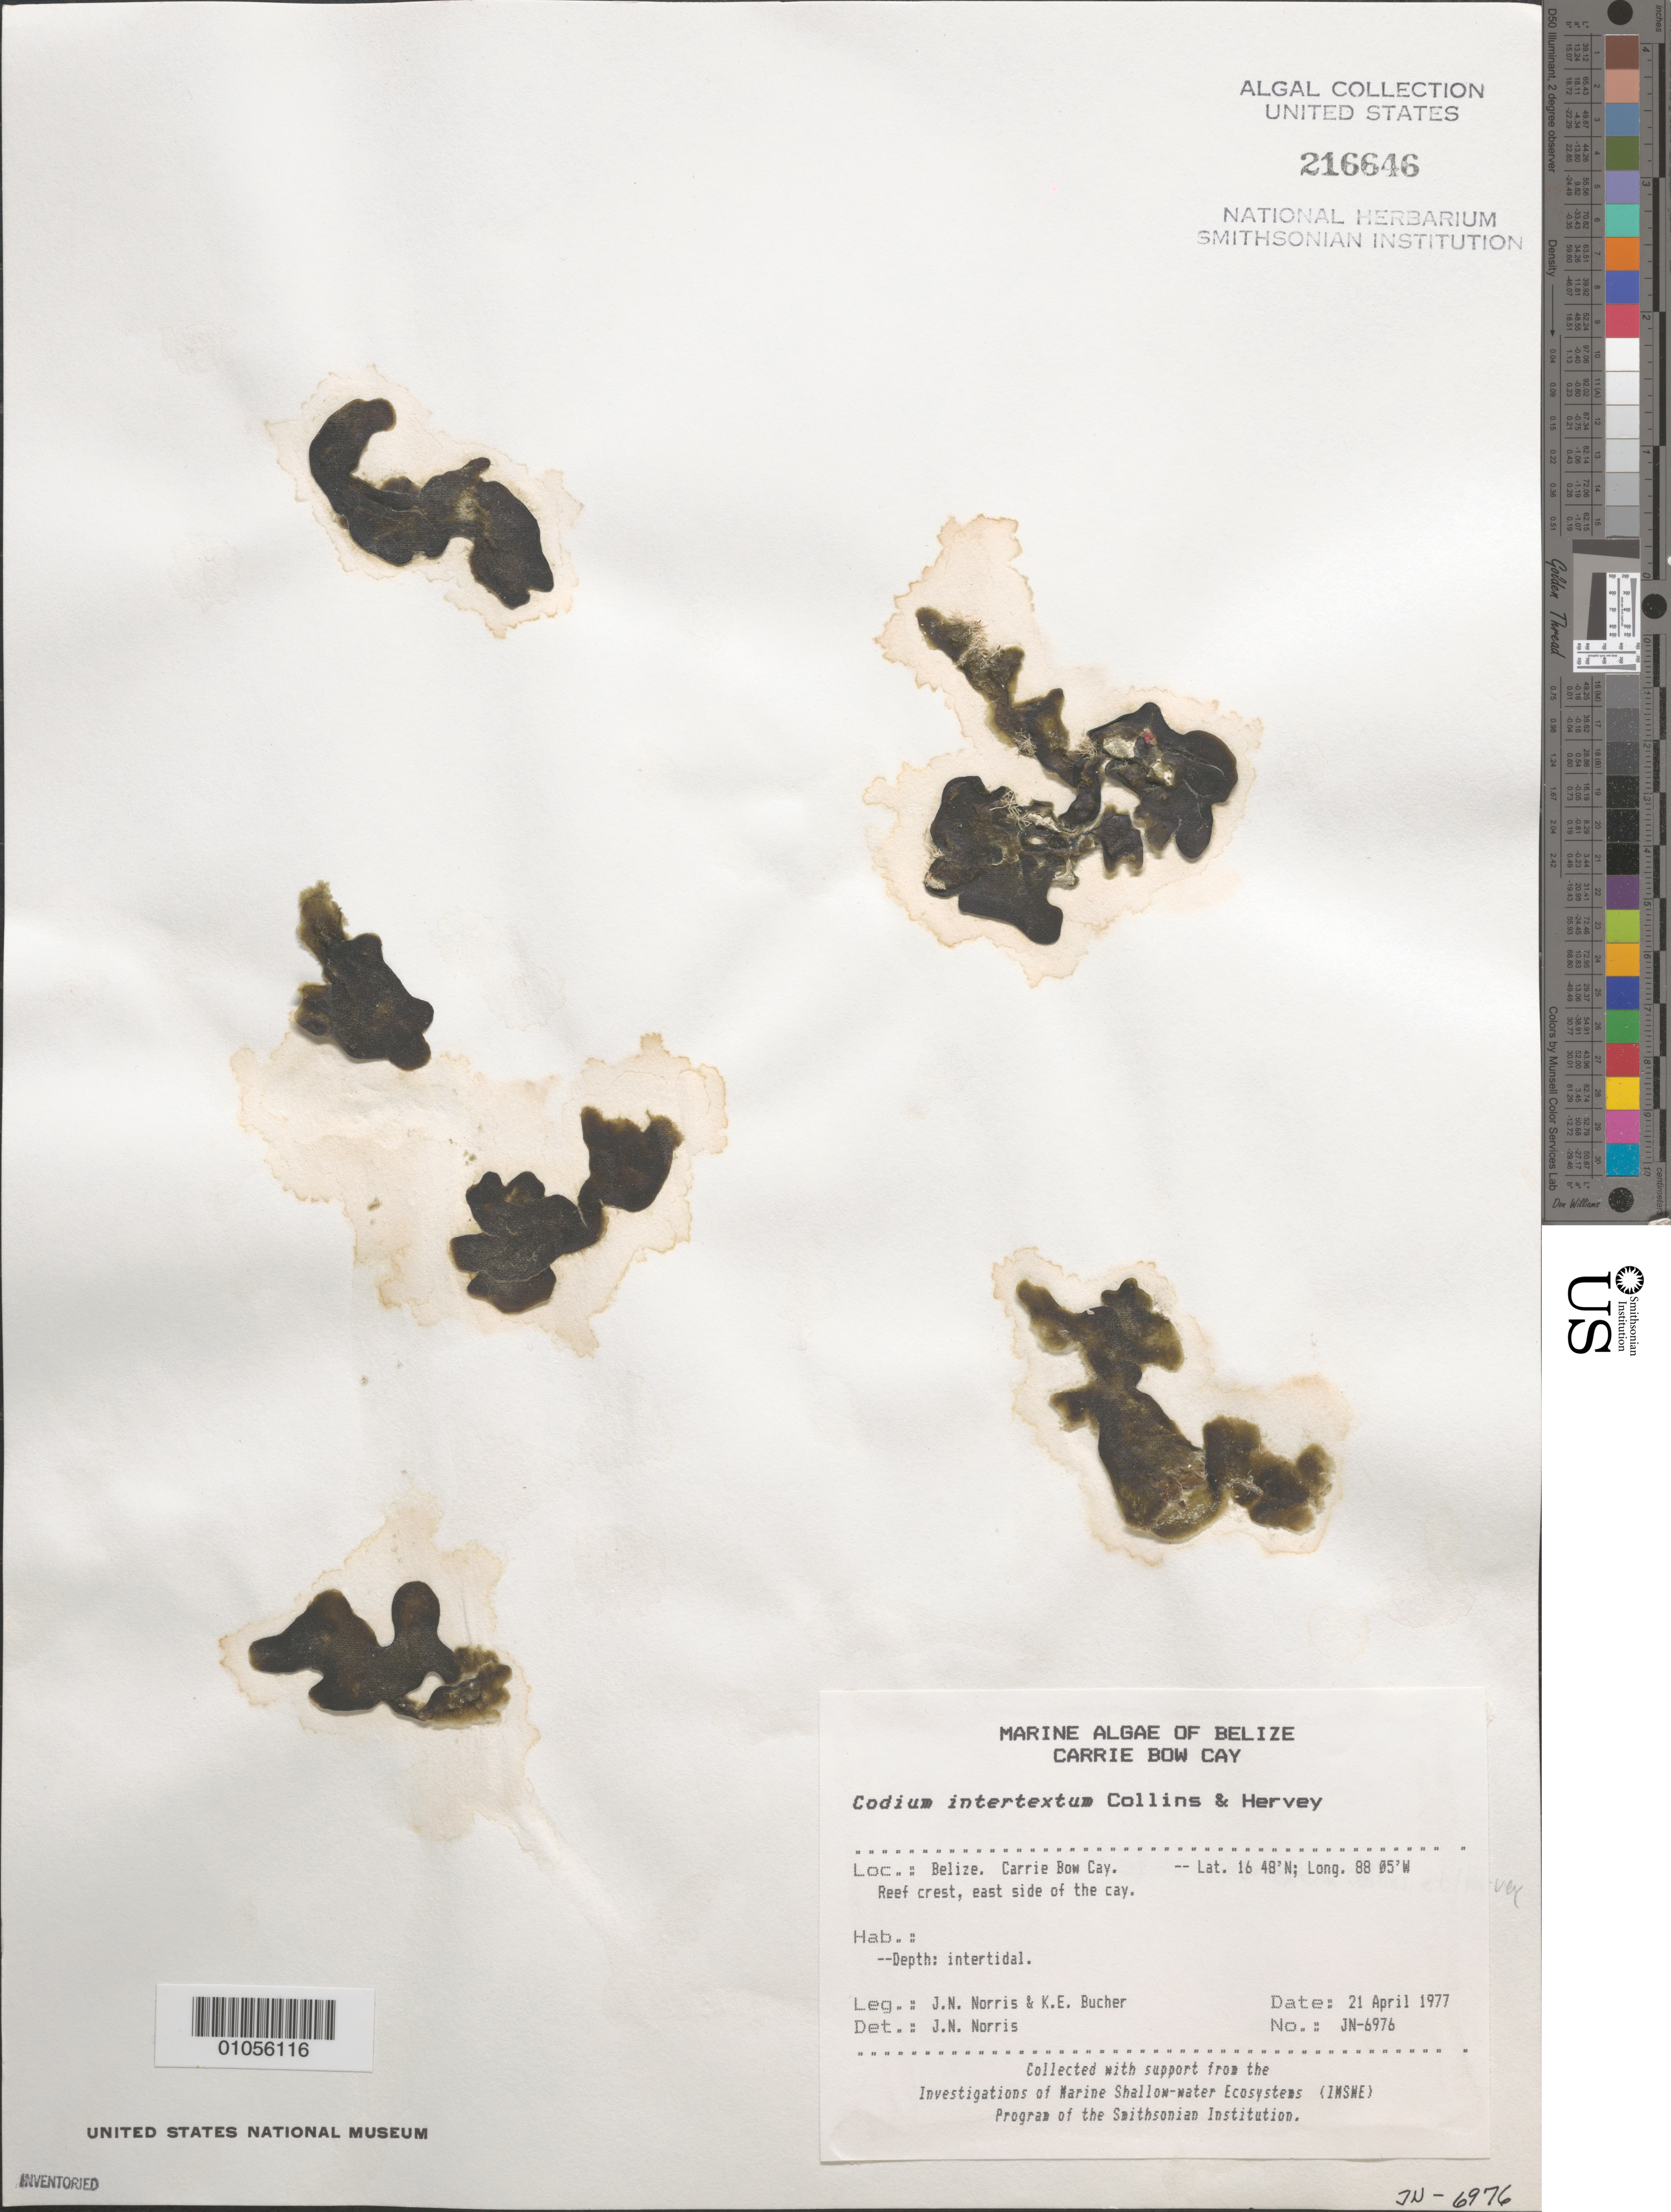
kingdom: Plantae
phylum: Chlorophyta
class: Ulvophyceae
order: Bryopsidales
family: Codiaceae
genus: Codium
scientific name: Codium intertextum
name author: Collins & Herv.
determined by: Norris, James N.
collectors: J. N. Norris & K. E. Bucher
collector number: JN-6976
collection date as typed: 21 Apr 1977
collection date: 1977-04-21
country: Belize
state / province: Stann Creek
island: Carrie Bow Cay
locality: Reef crest, east side of cay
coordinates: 16 48'N, 88 05'W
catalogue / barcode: US 216646